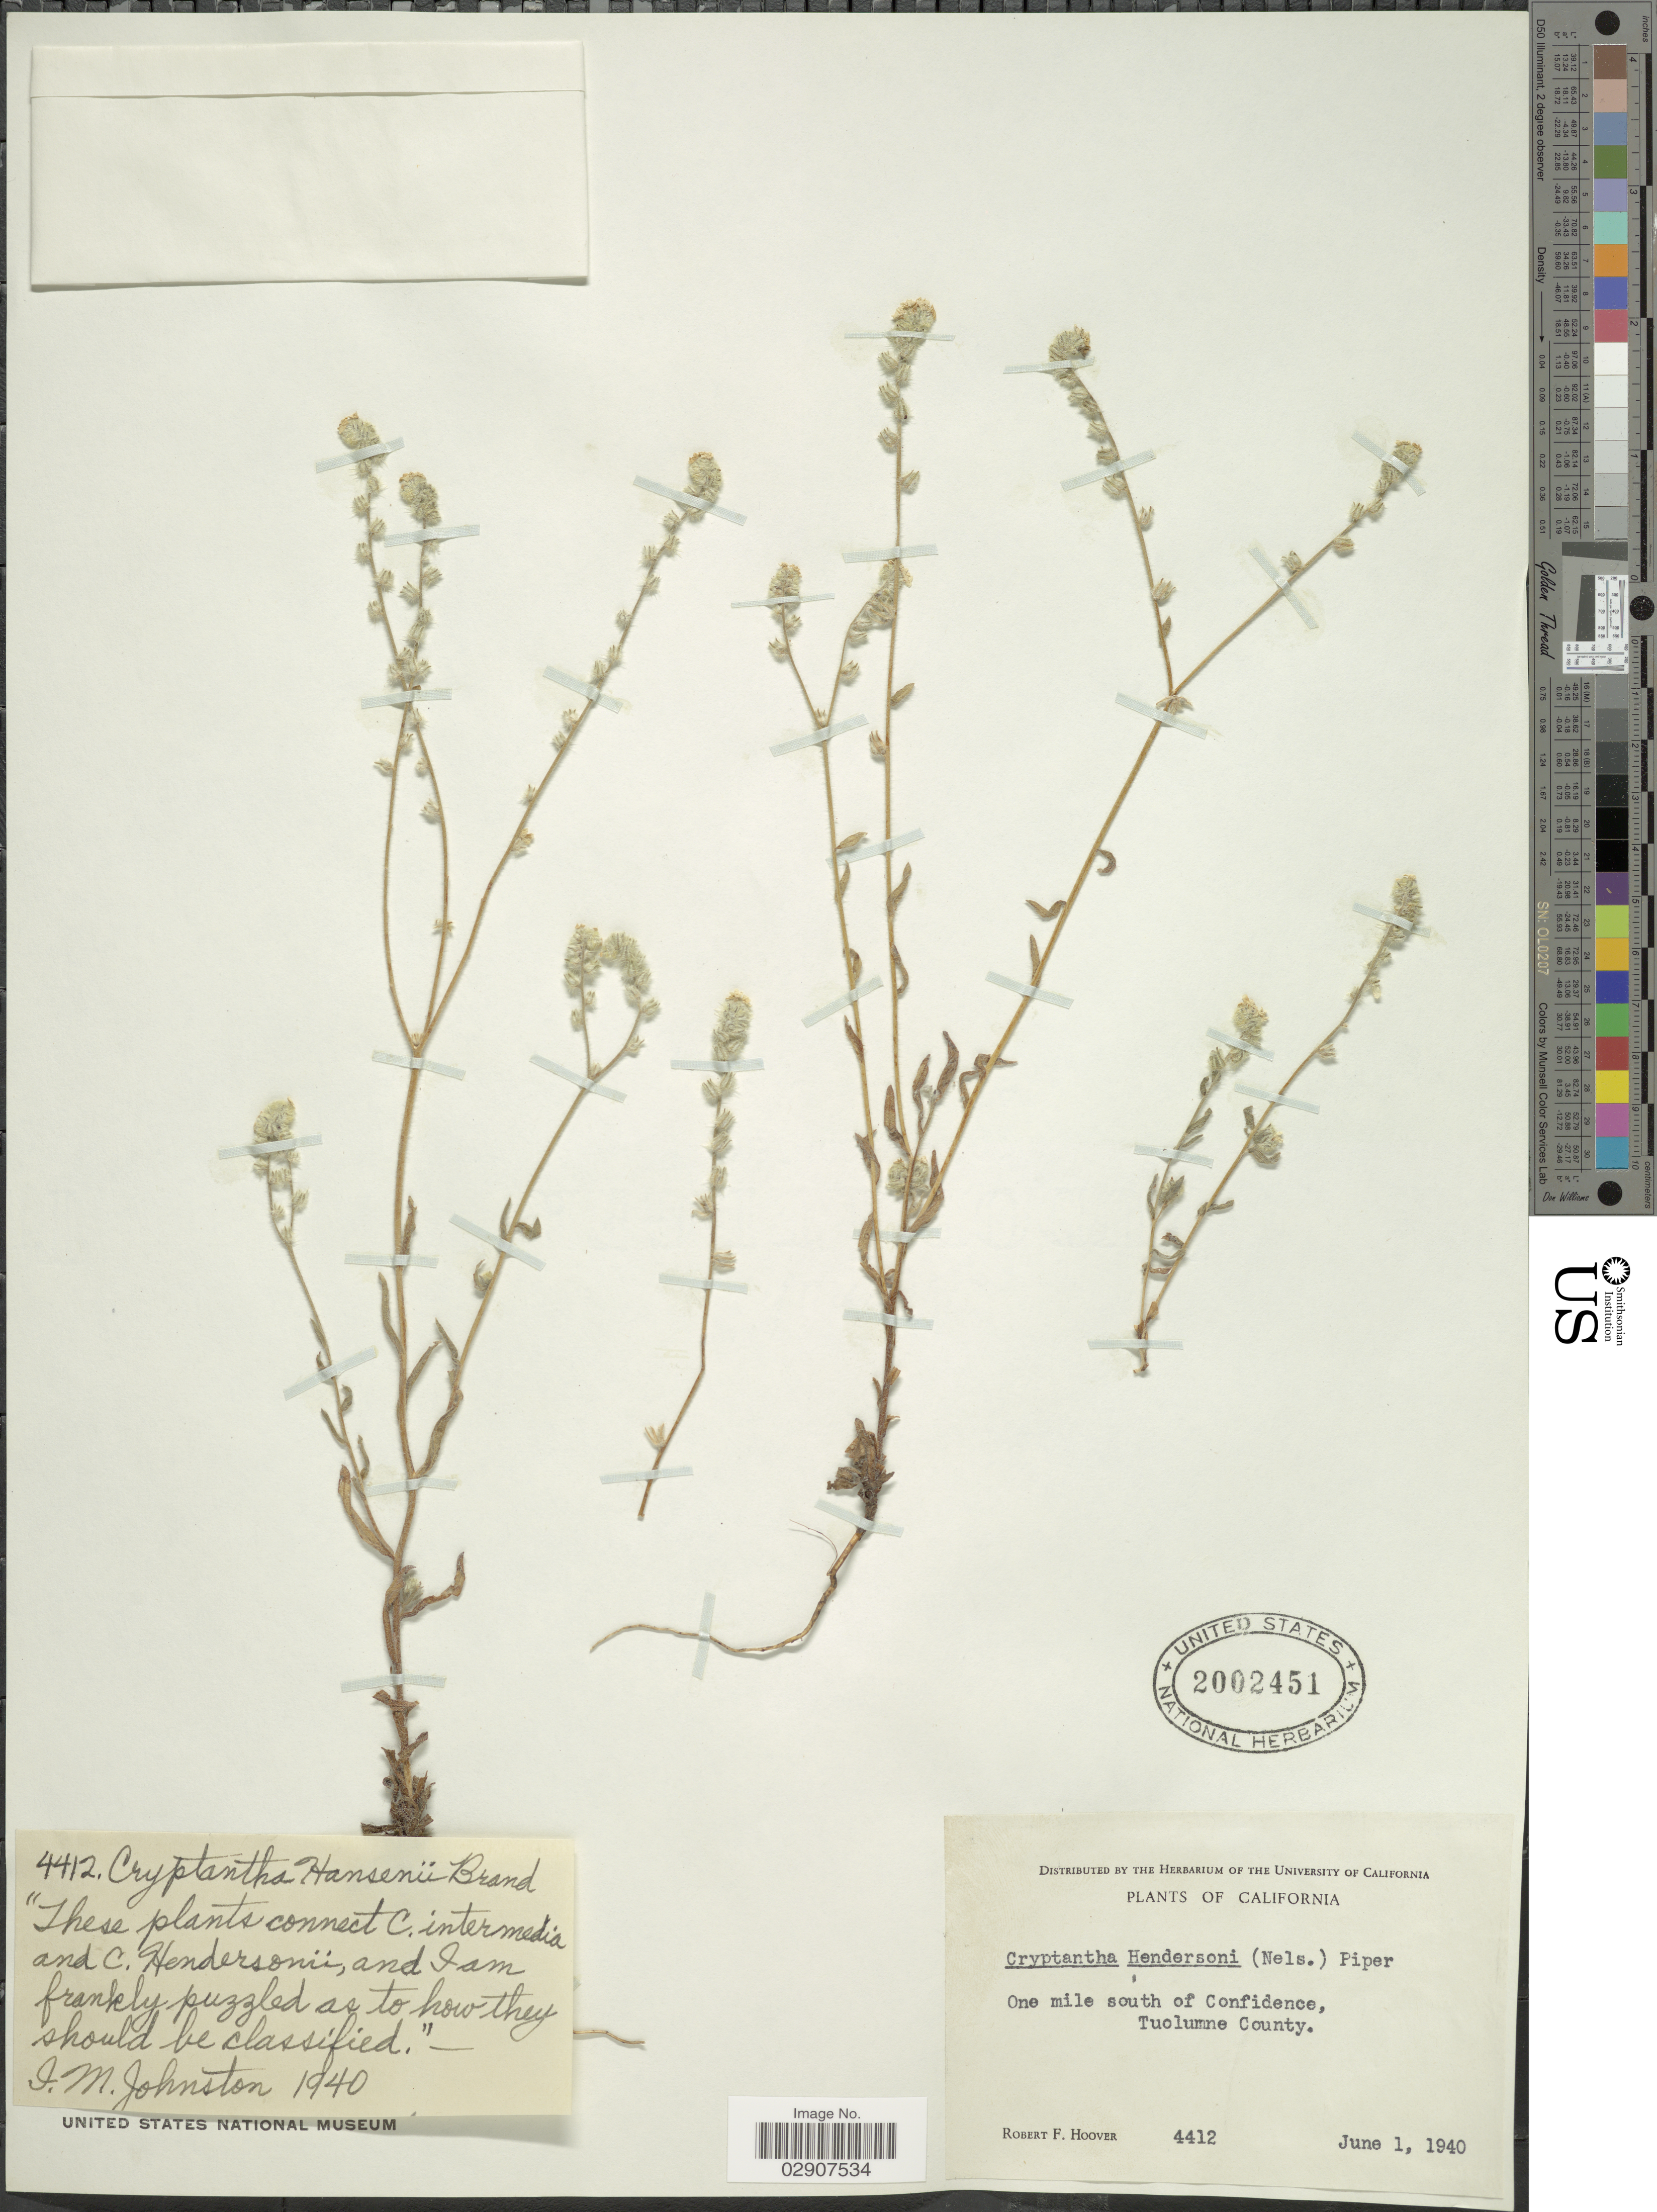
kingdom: Plantae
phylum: Tracheophyta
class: Magnoliopsida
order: Boraginales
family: Boraginaceae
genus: Cryptantha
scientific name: Cryptantha hendersonii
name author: (A. Nelson) A. Nelson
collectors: R. F. Hoover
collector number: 4412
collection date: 1940-06-01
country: United States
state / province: California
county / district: Tuolumne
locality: One mile south of Confidence, Tuolumne County.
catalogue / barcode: US 2002451